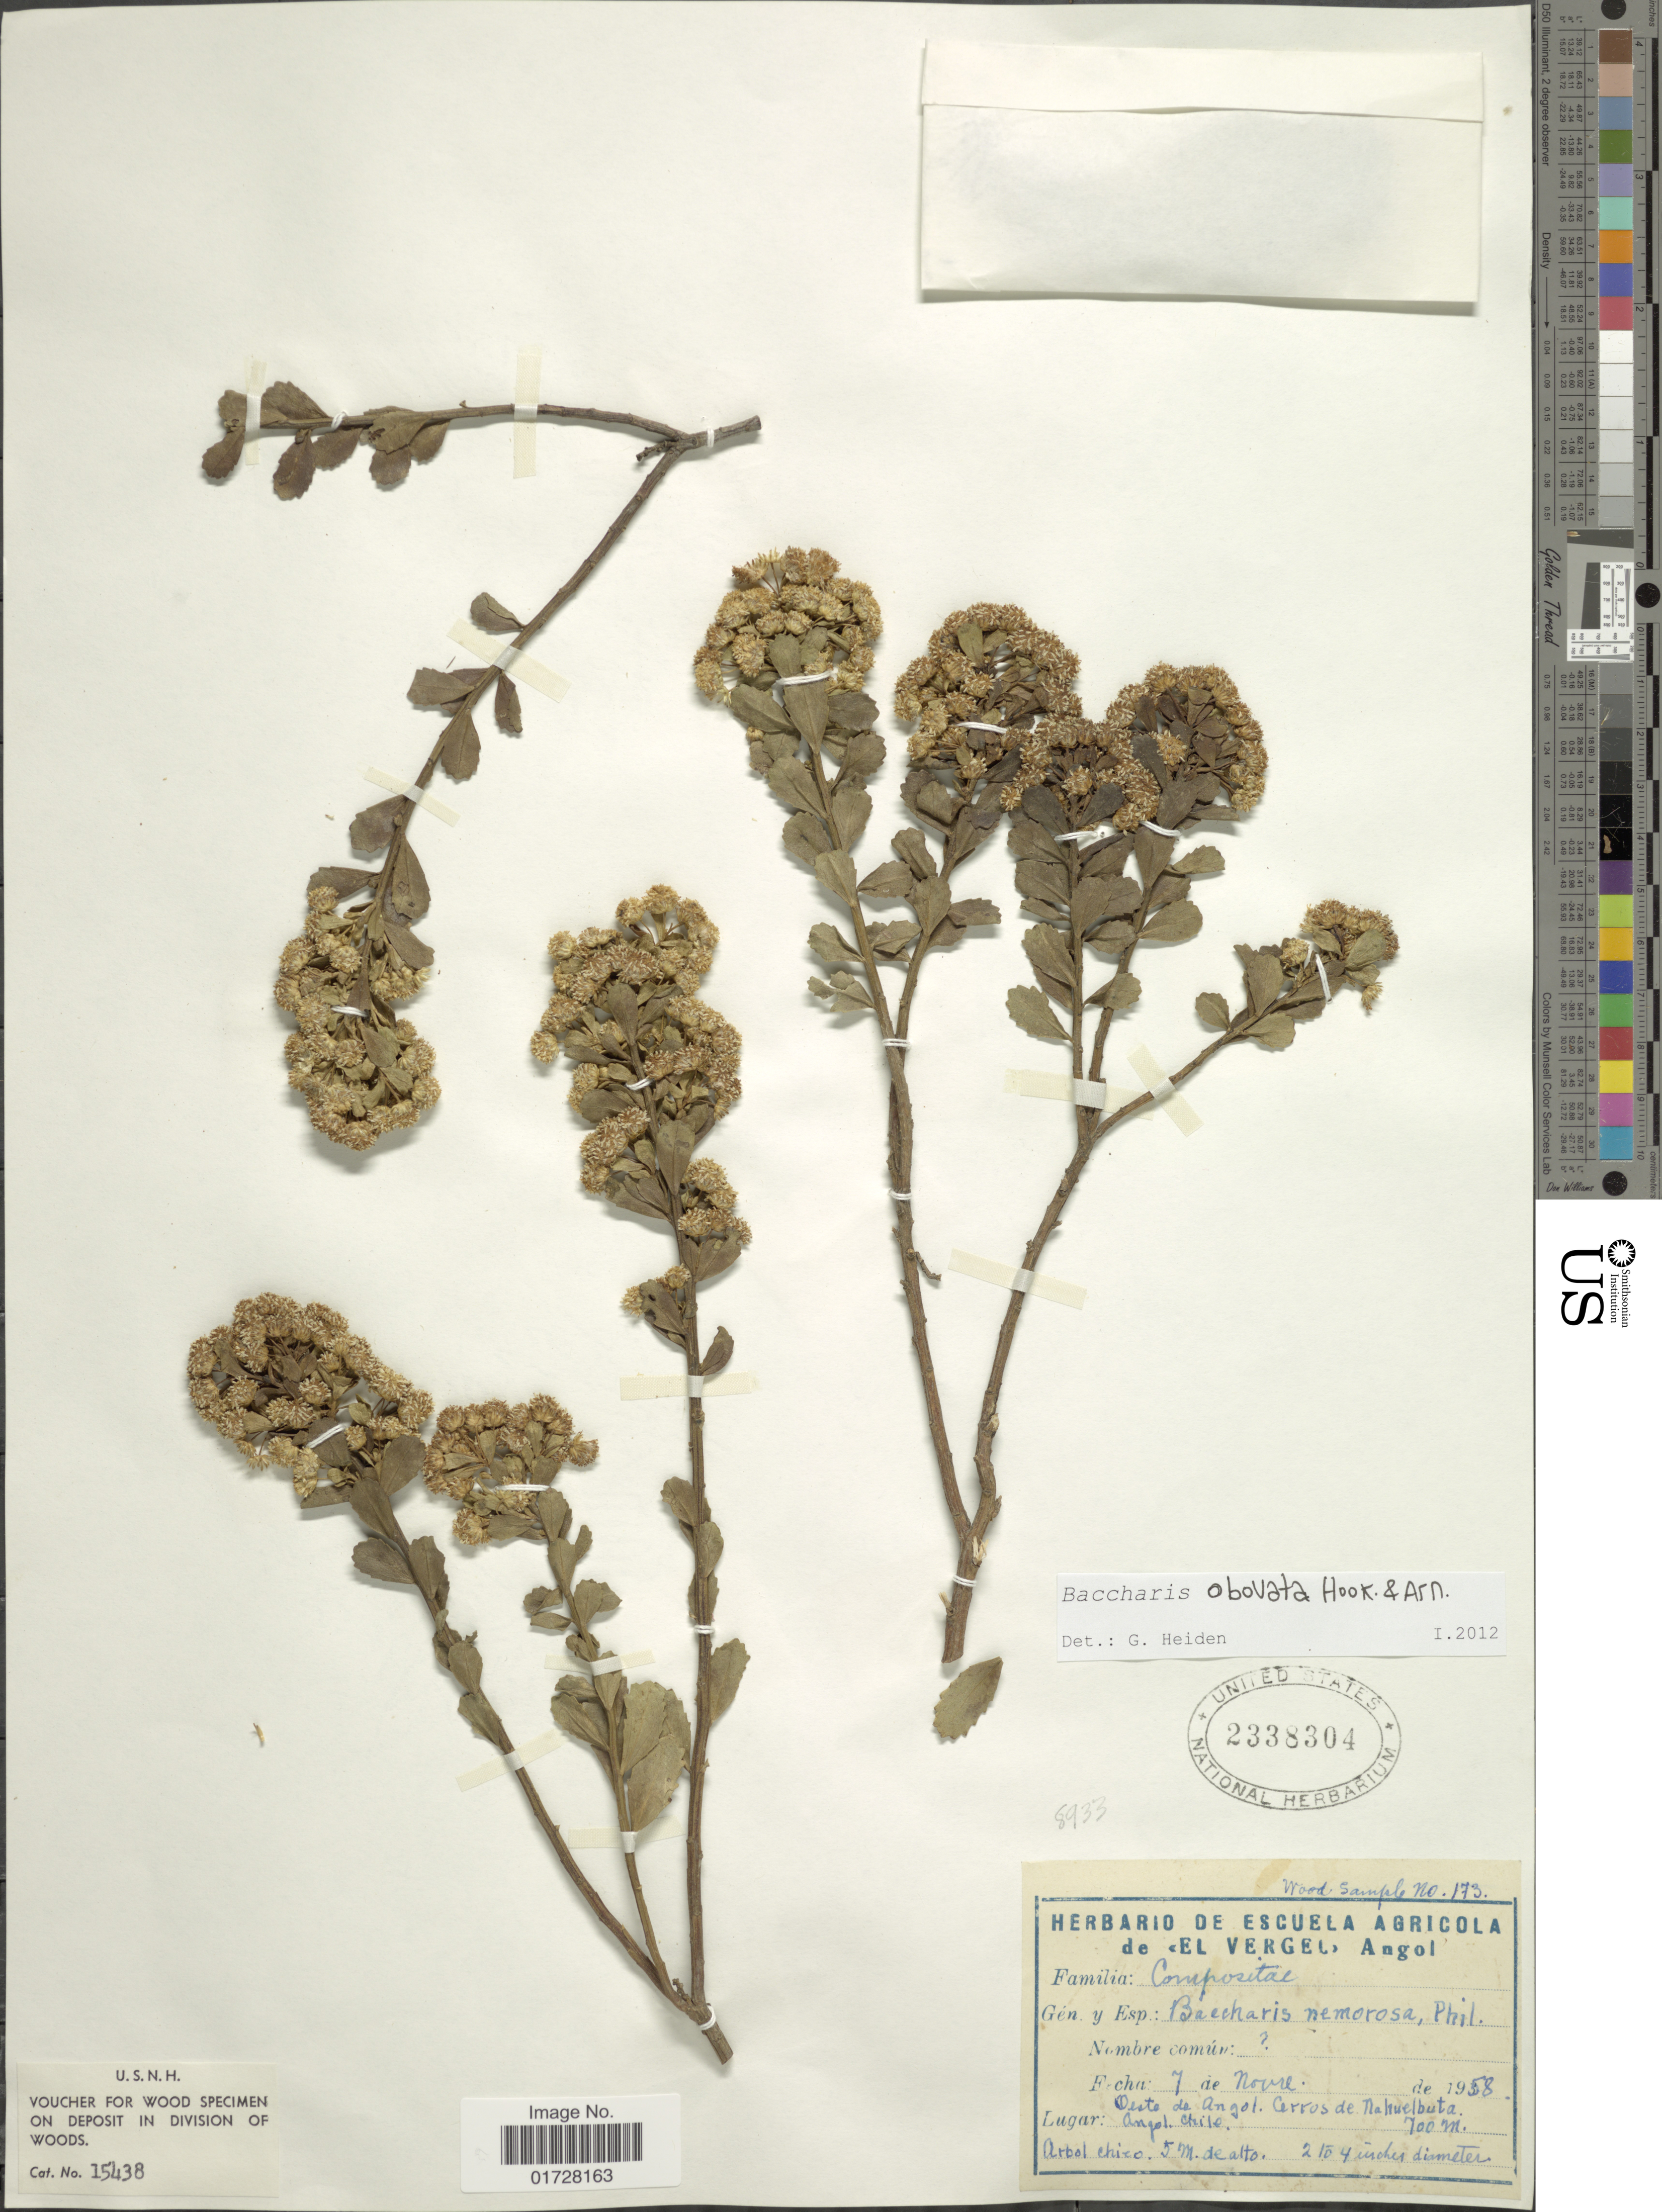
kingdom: Plantae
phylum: Tracheophyta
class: Magnoliopsida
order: Asterales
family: Asteraceae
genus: Baccharis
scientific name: Baccharis obovata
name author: Hook. & Arn.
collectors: Wood Sample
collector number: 173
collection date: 1958-11-07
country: Chile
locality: Oeste de Angol. Cerros de Nahuelbuta, Angol Chile.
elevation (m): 700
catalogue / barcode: US 2338304